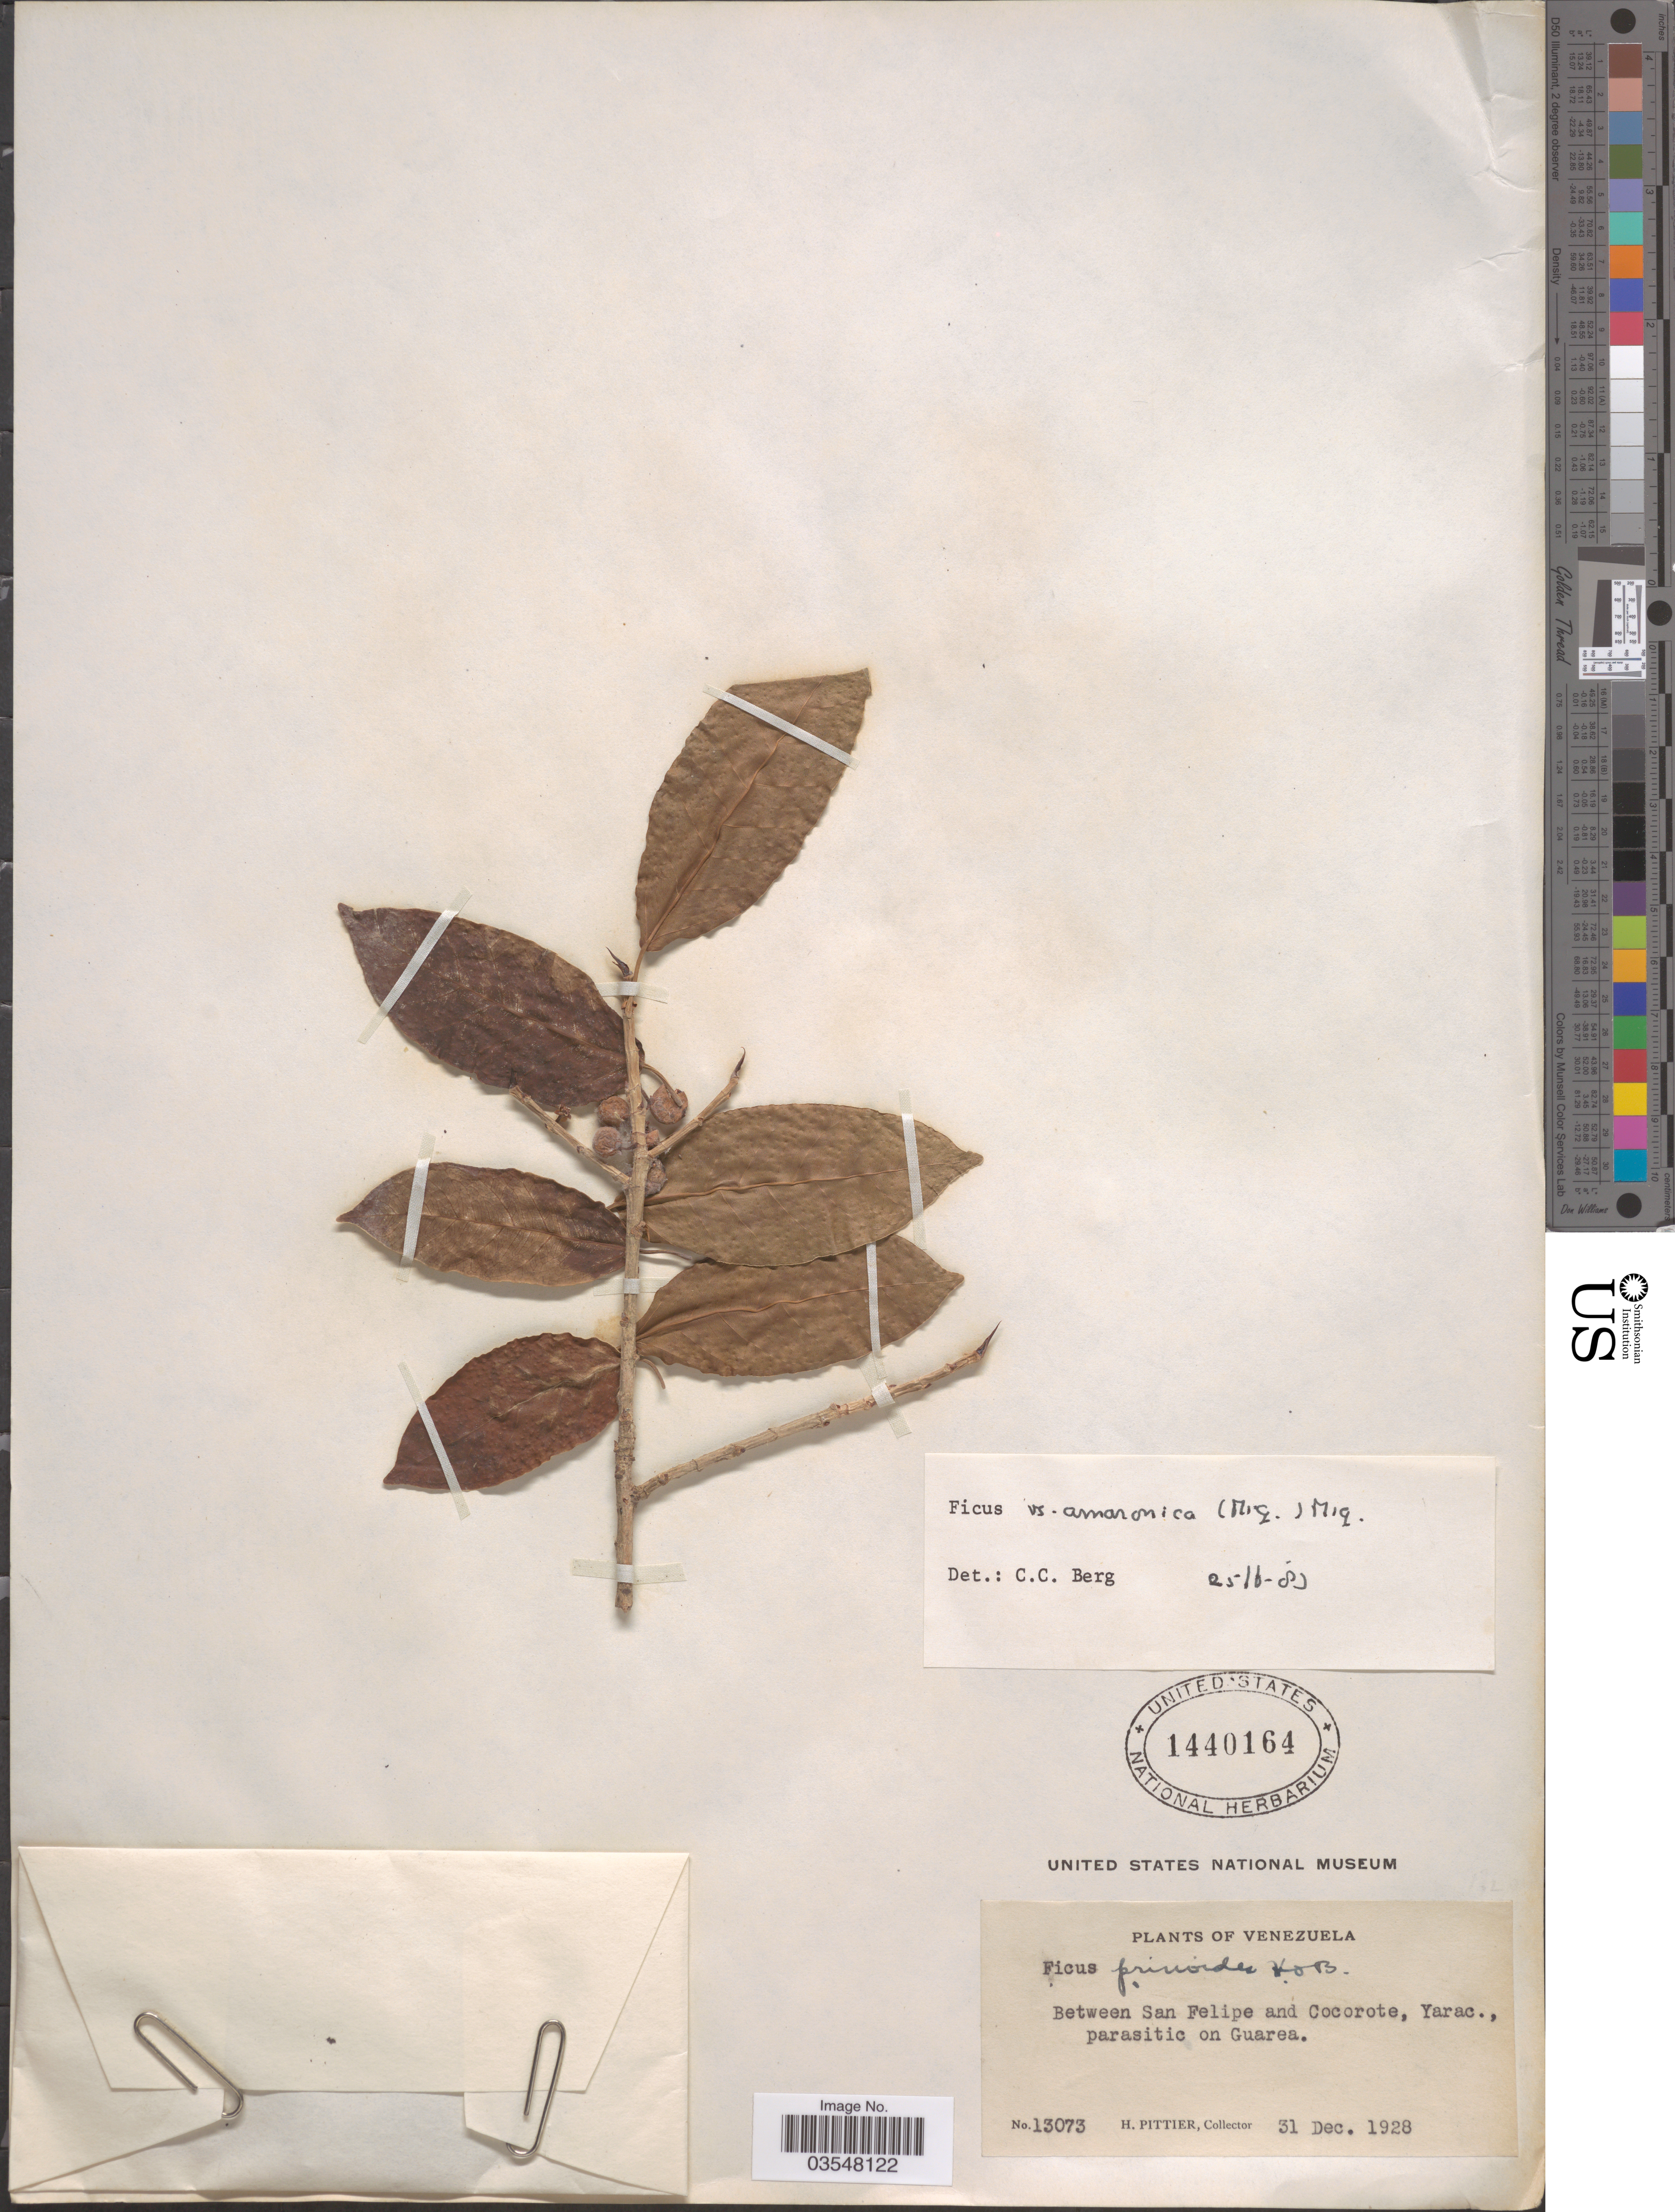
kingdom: Plantae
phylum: Tracheophyta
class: Magnoliopsida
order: Rosales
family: Moraceae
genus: Ficus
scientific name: Ficus amazonica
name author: (Miq.) Miq.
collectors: H. F. Pittier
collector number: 13073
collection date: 1928-12-31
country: Venezuela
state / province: Yaracuy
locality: Between San Felipe and Cocorote.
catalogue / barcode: US 1440164